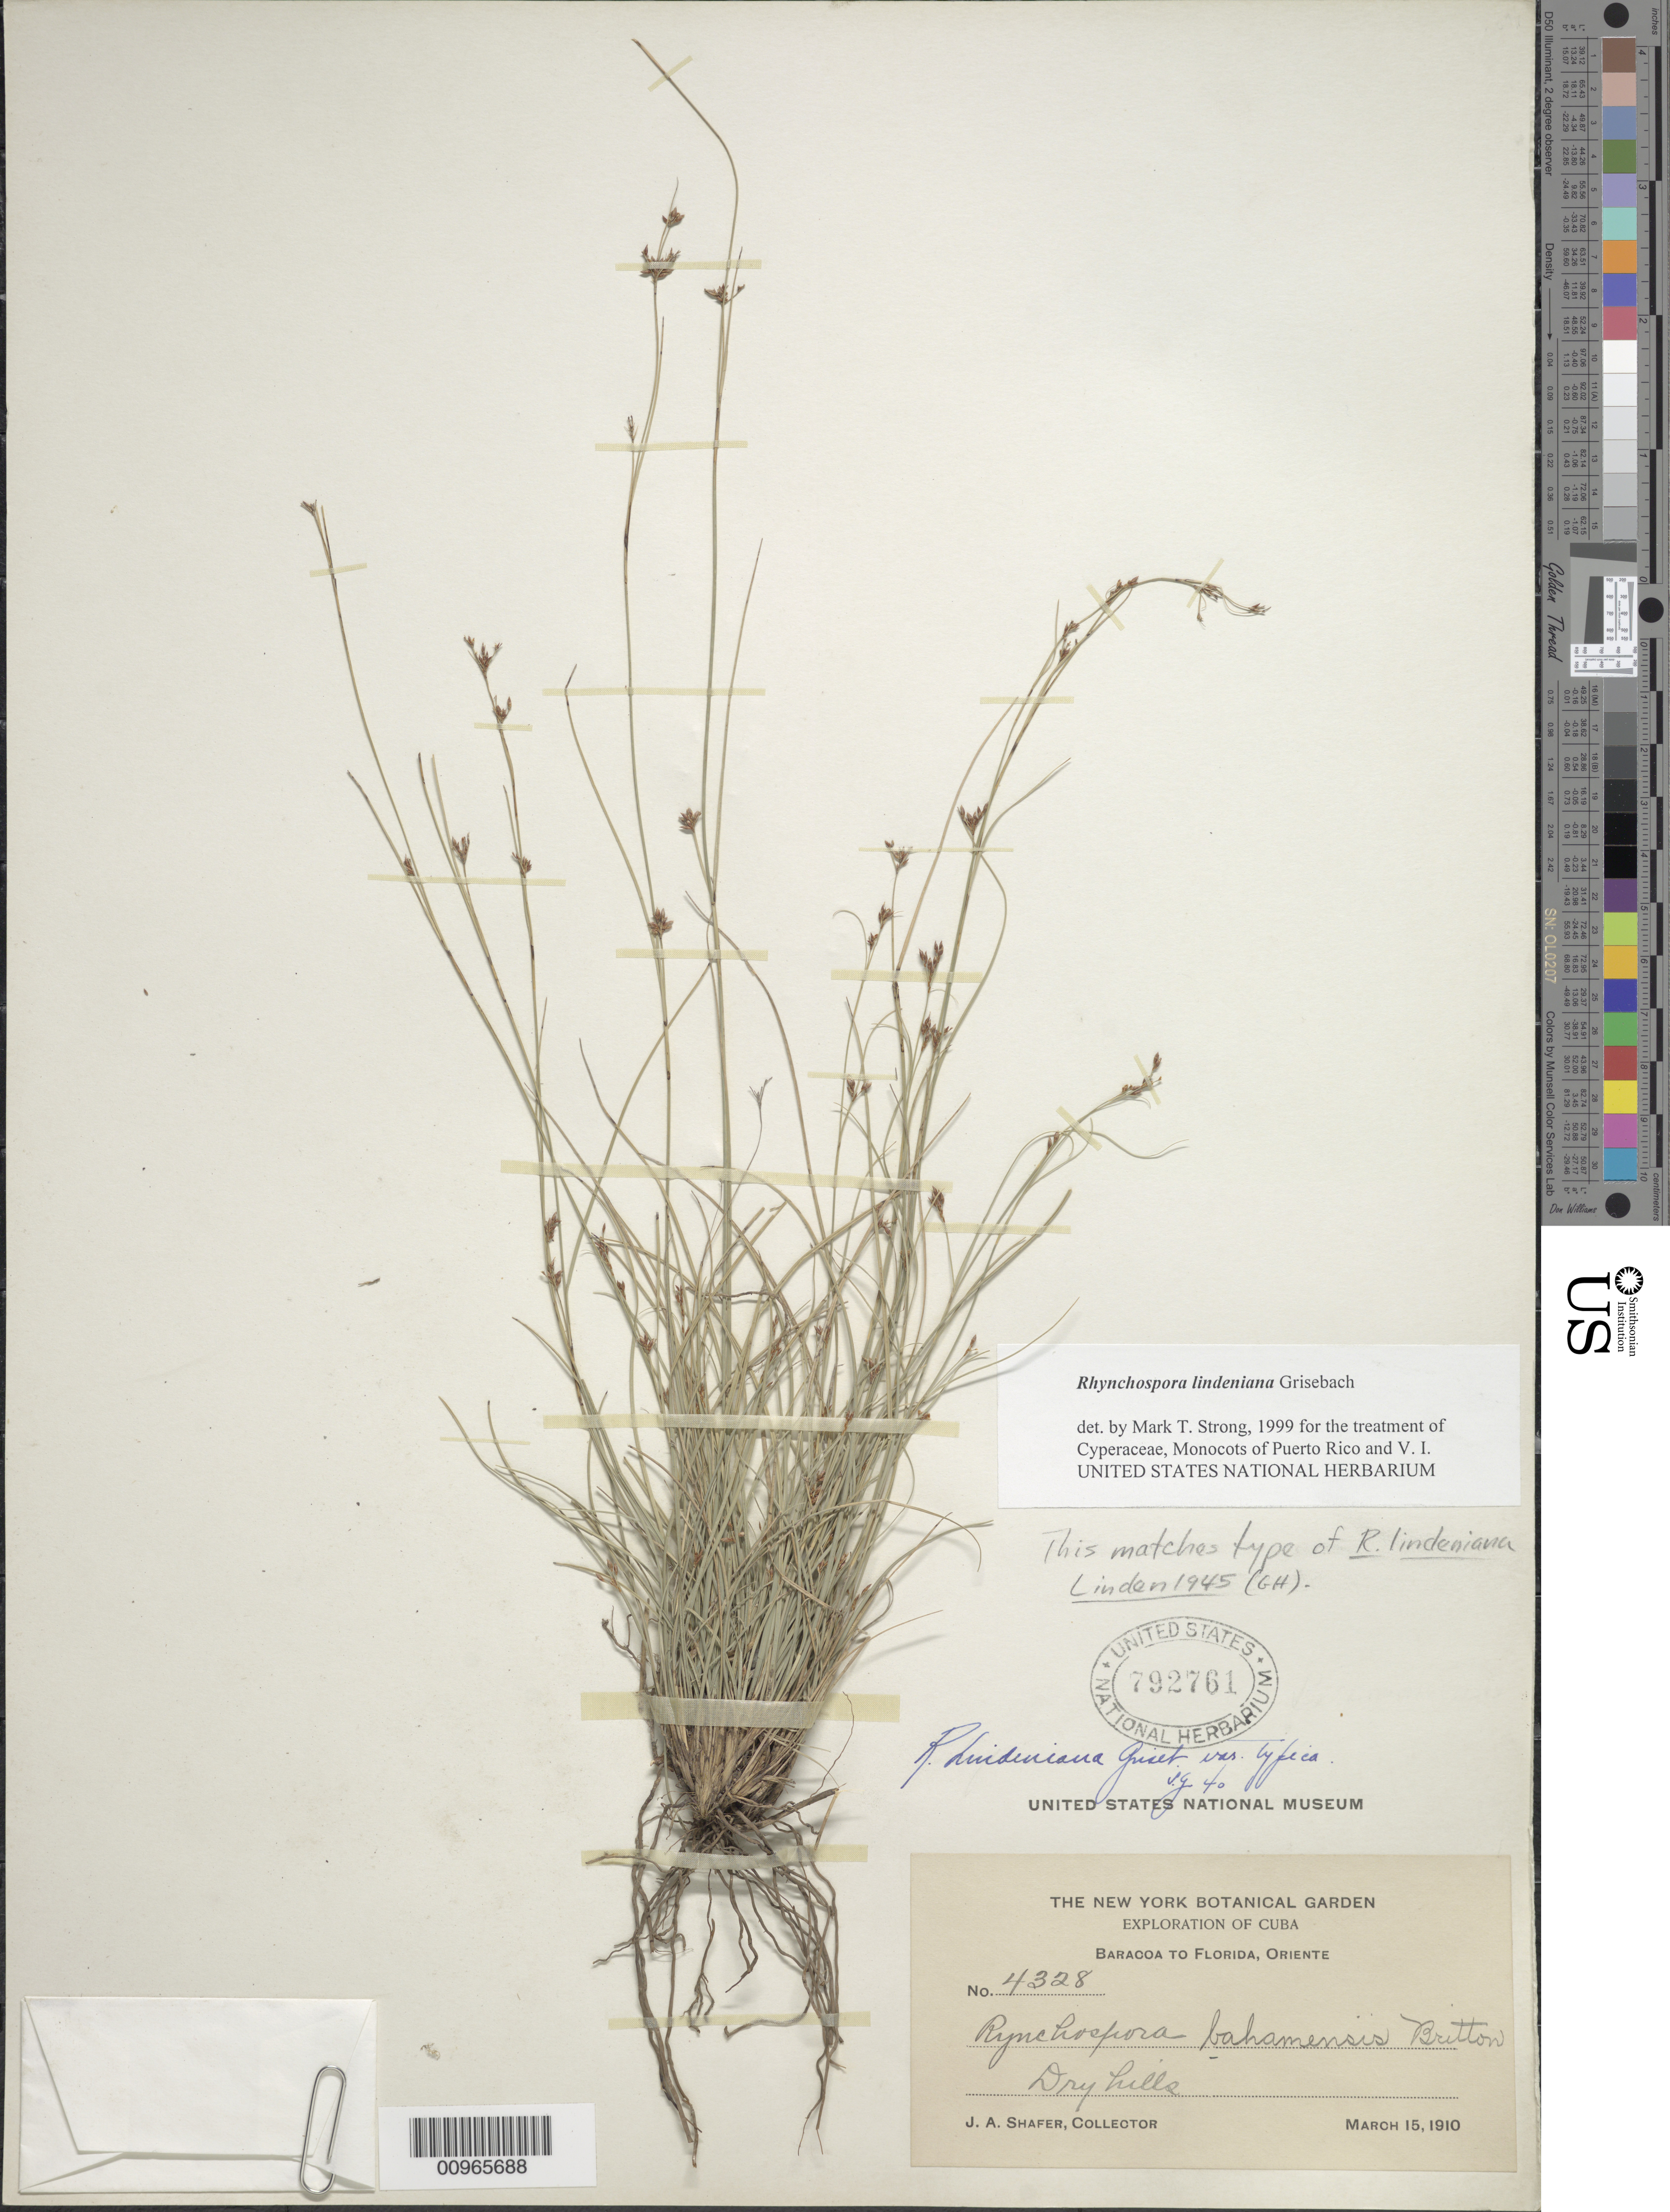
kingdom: Plantae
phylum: Tracheophyta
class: Liliopsida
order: Poales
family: Cyperaceae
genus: Rhynchospora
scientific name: Rhynchospora lindeniana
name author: Griseb.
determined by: Strong, M. T., (US), Smithsonian Institution - National Museum of Natural History (UNITED STATES)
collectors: J. A. Shafer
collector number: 4328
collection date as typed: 15 Mar 1910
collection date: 1910-03-15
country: Cuba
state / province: Guantanamo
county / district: Dry forest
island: Cuba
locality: Baracoa to Florida, hills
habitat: Dry hills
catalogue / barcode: US 792761